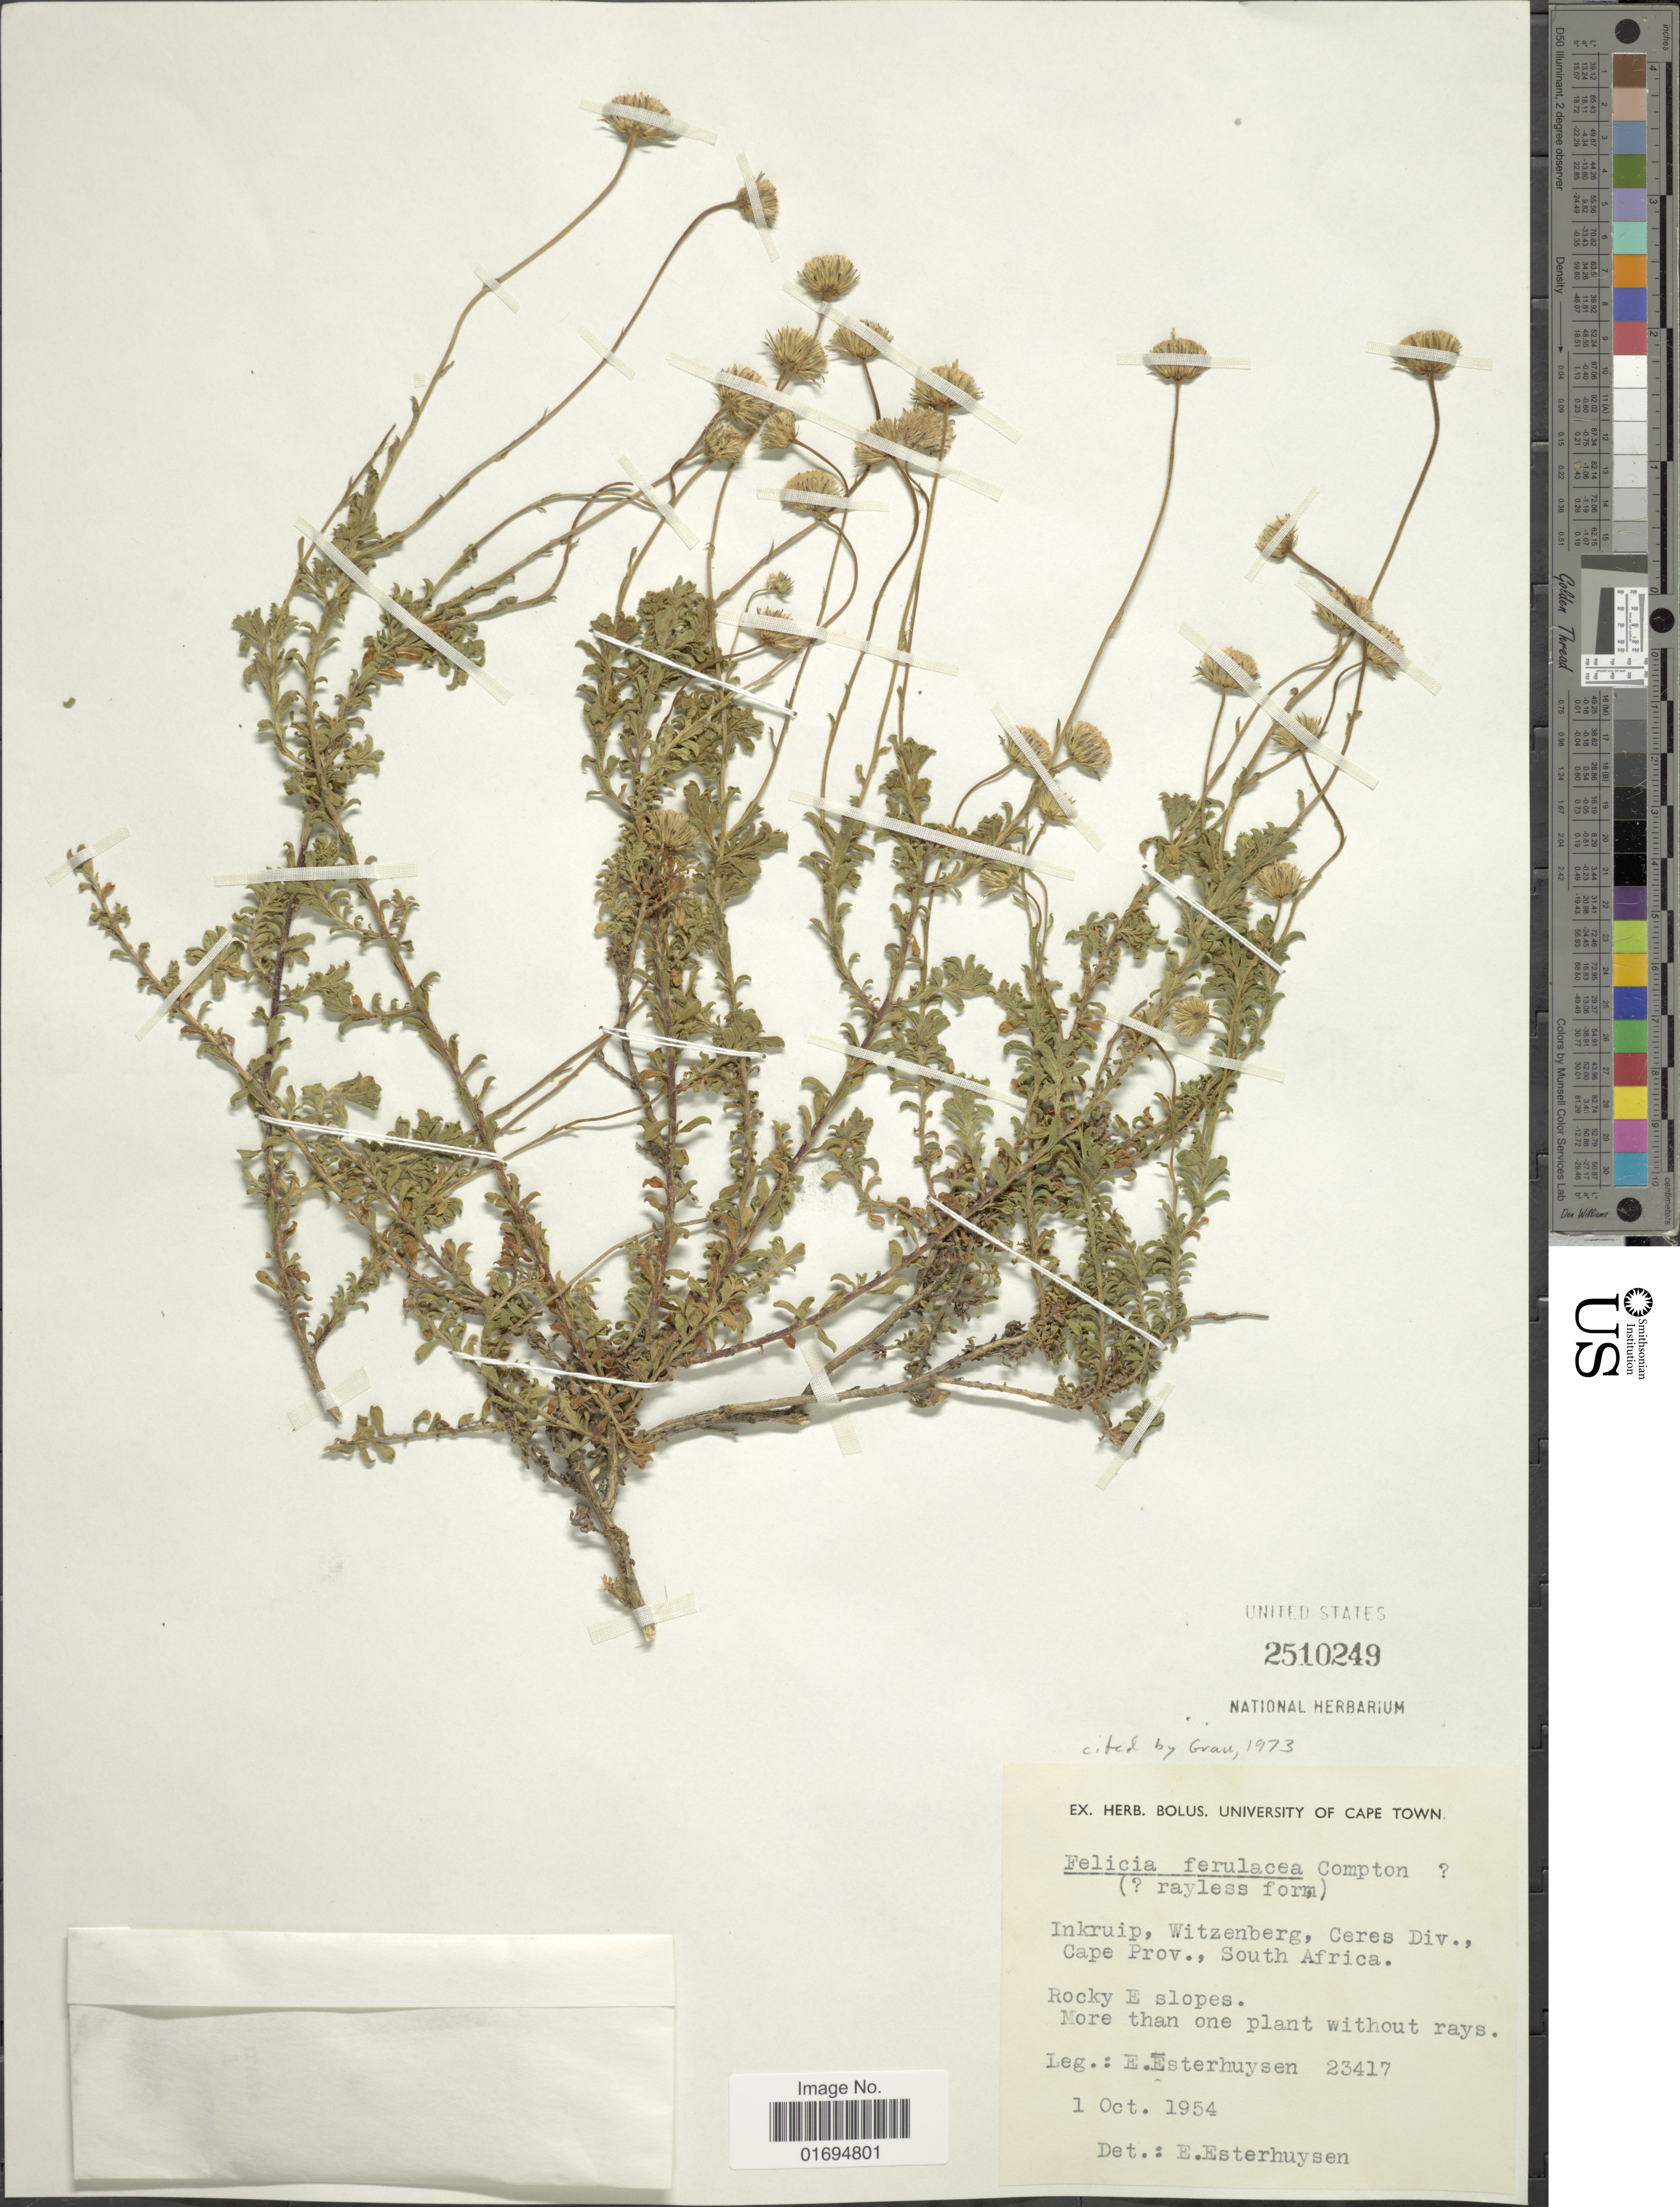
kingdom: Plantae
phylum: Tracheophyta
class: Magnoliopsida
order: Asterales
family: Asteraceae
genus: Felicia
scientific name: Felicia ferulacea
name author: Compton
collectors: E. E. Esterhuysen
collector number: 23417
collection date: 1954-10-01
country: South Africa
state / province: Western Cape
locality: Inkruip, Witzenberg, Ceres Div., Cape Prov.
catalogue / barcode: US 2510249